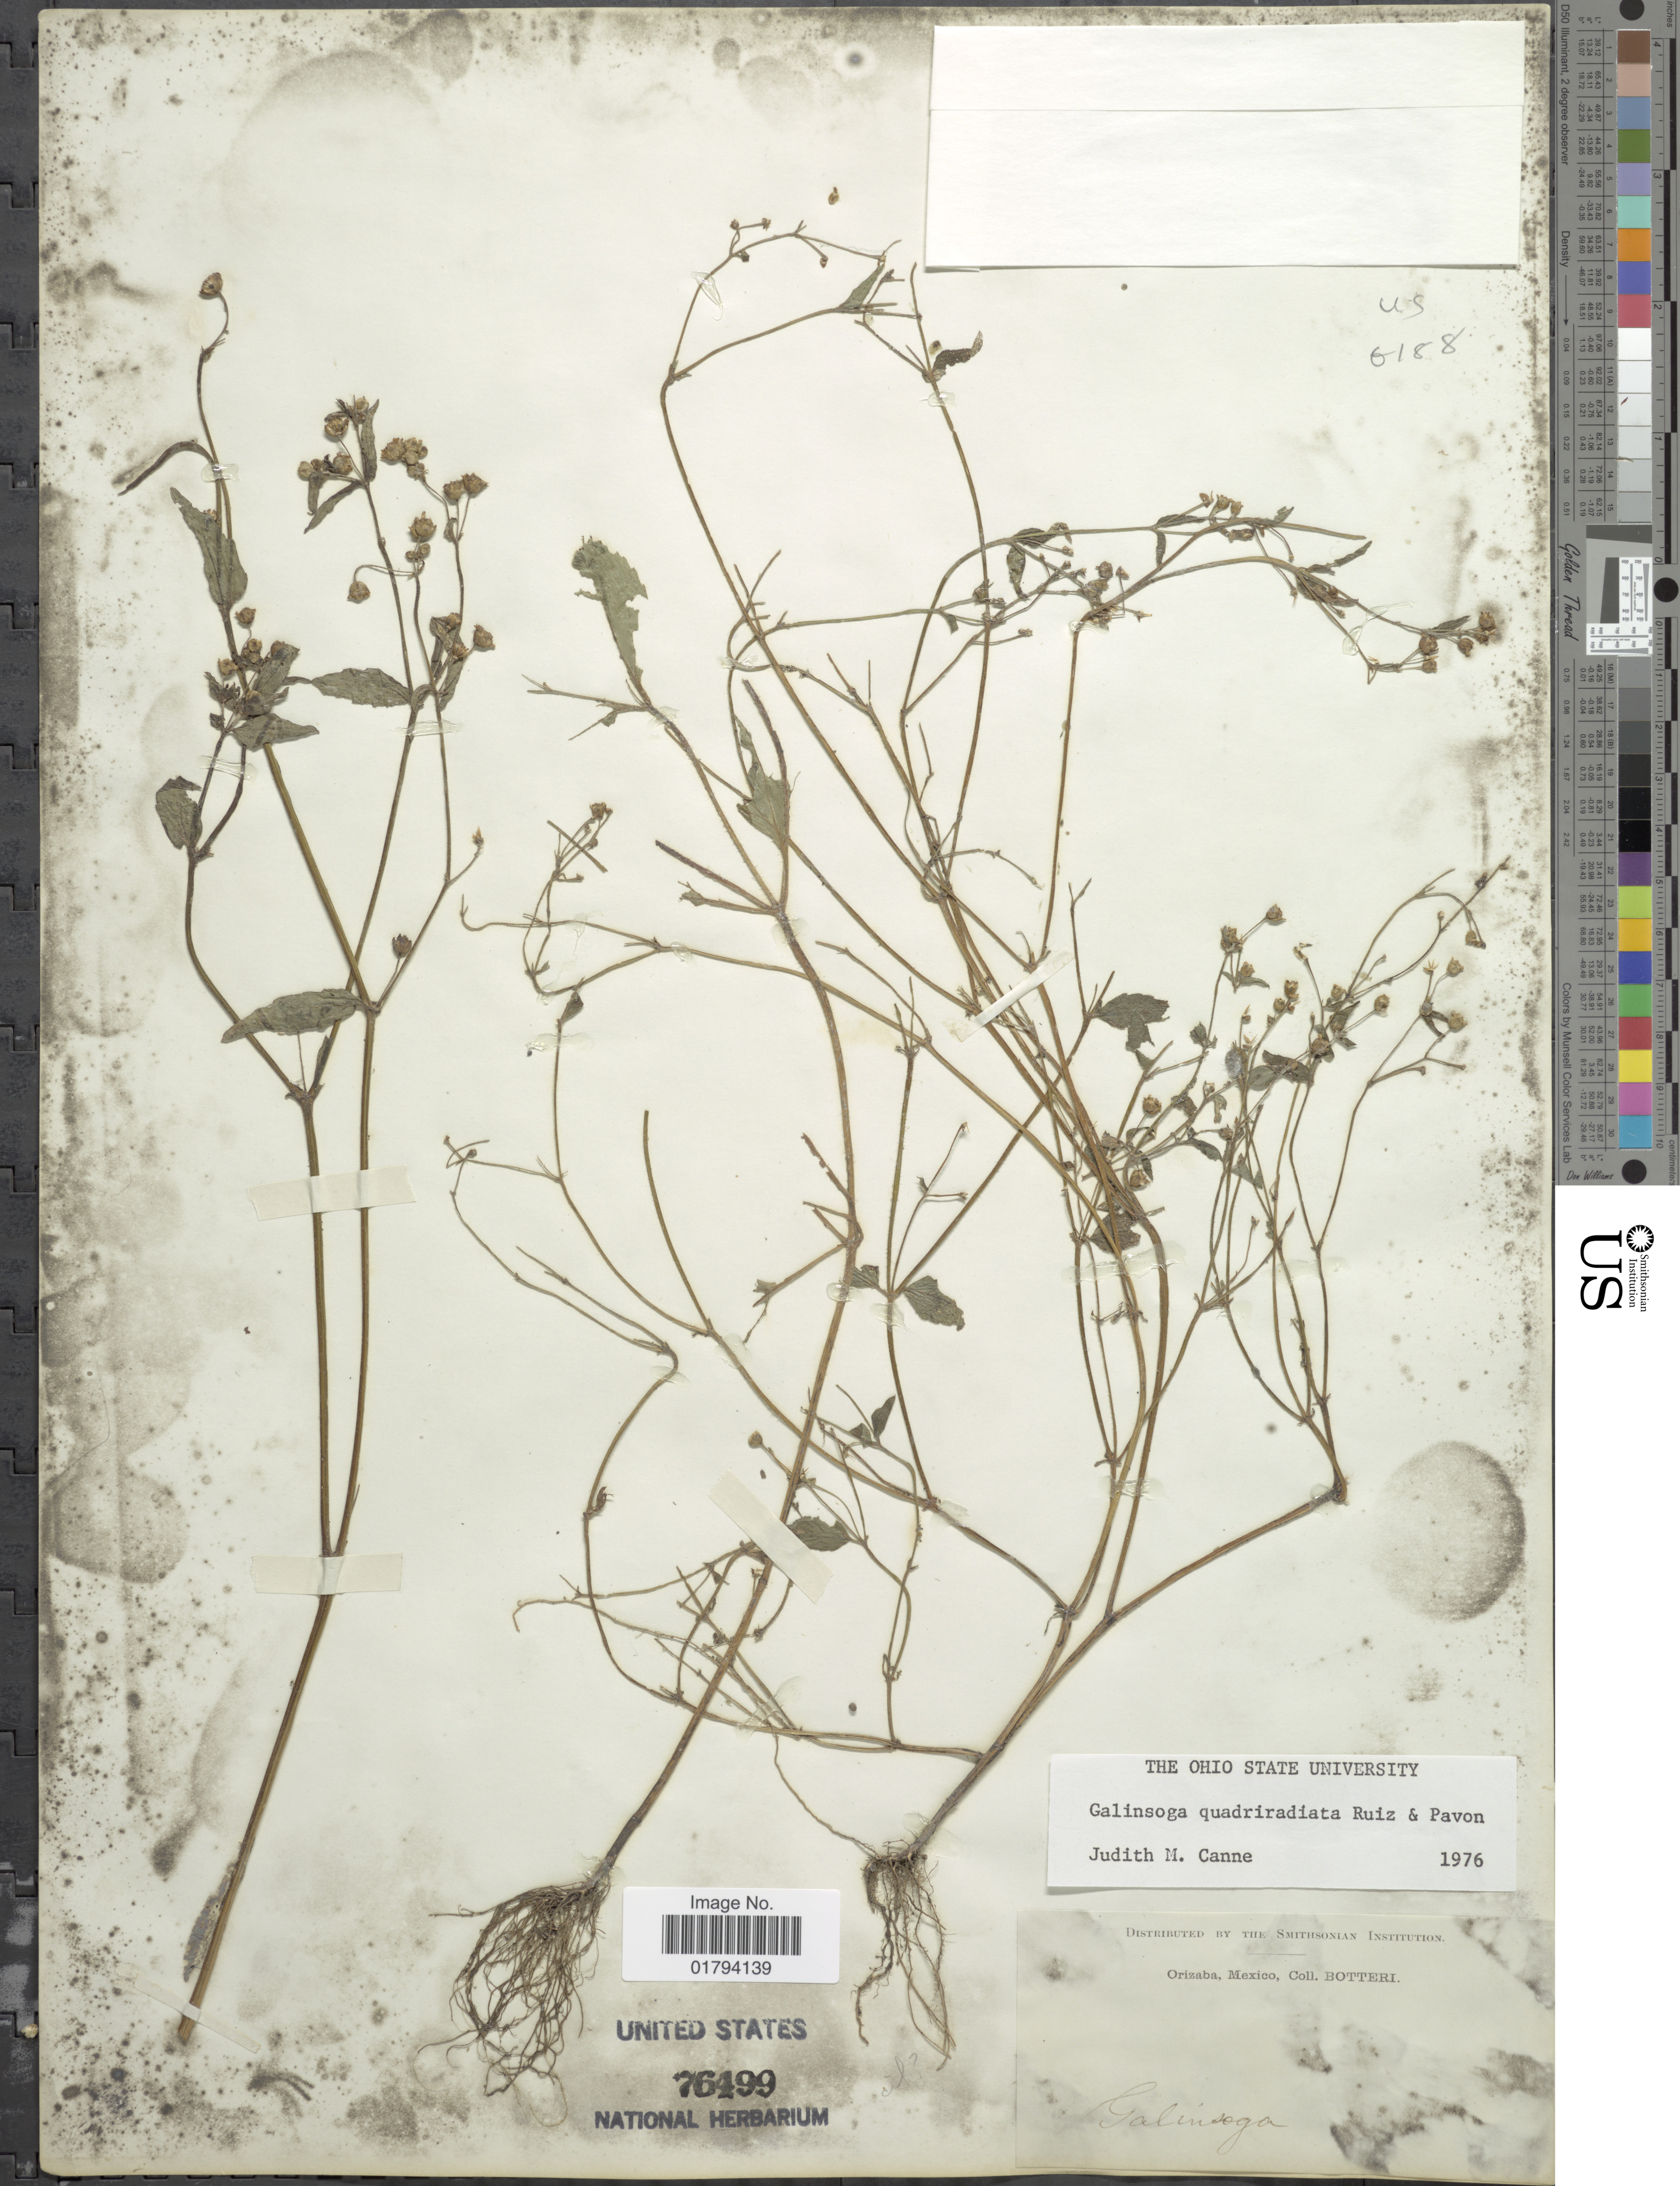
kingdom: Plantae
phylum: Tracheophyta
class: Magnoliopsida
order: Asterales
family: Asteraceae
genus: Galinsoga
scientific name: Galinsoga quadriradiata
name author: Ruiz & Pav.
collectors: -. Botteri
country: Mexico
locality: Orizaba.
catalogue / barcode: US 76499